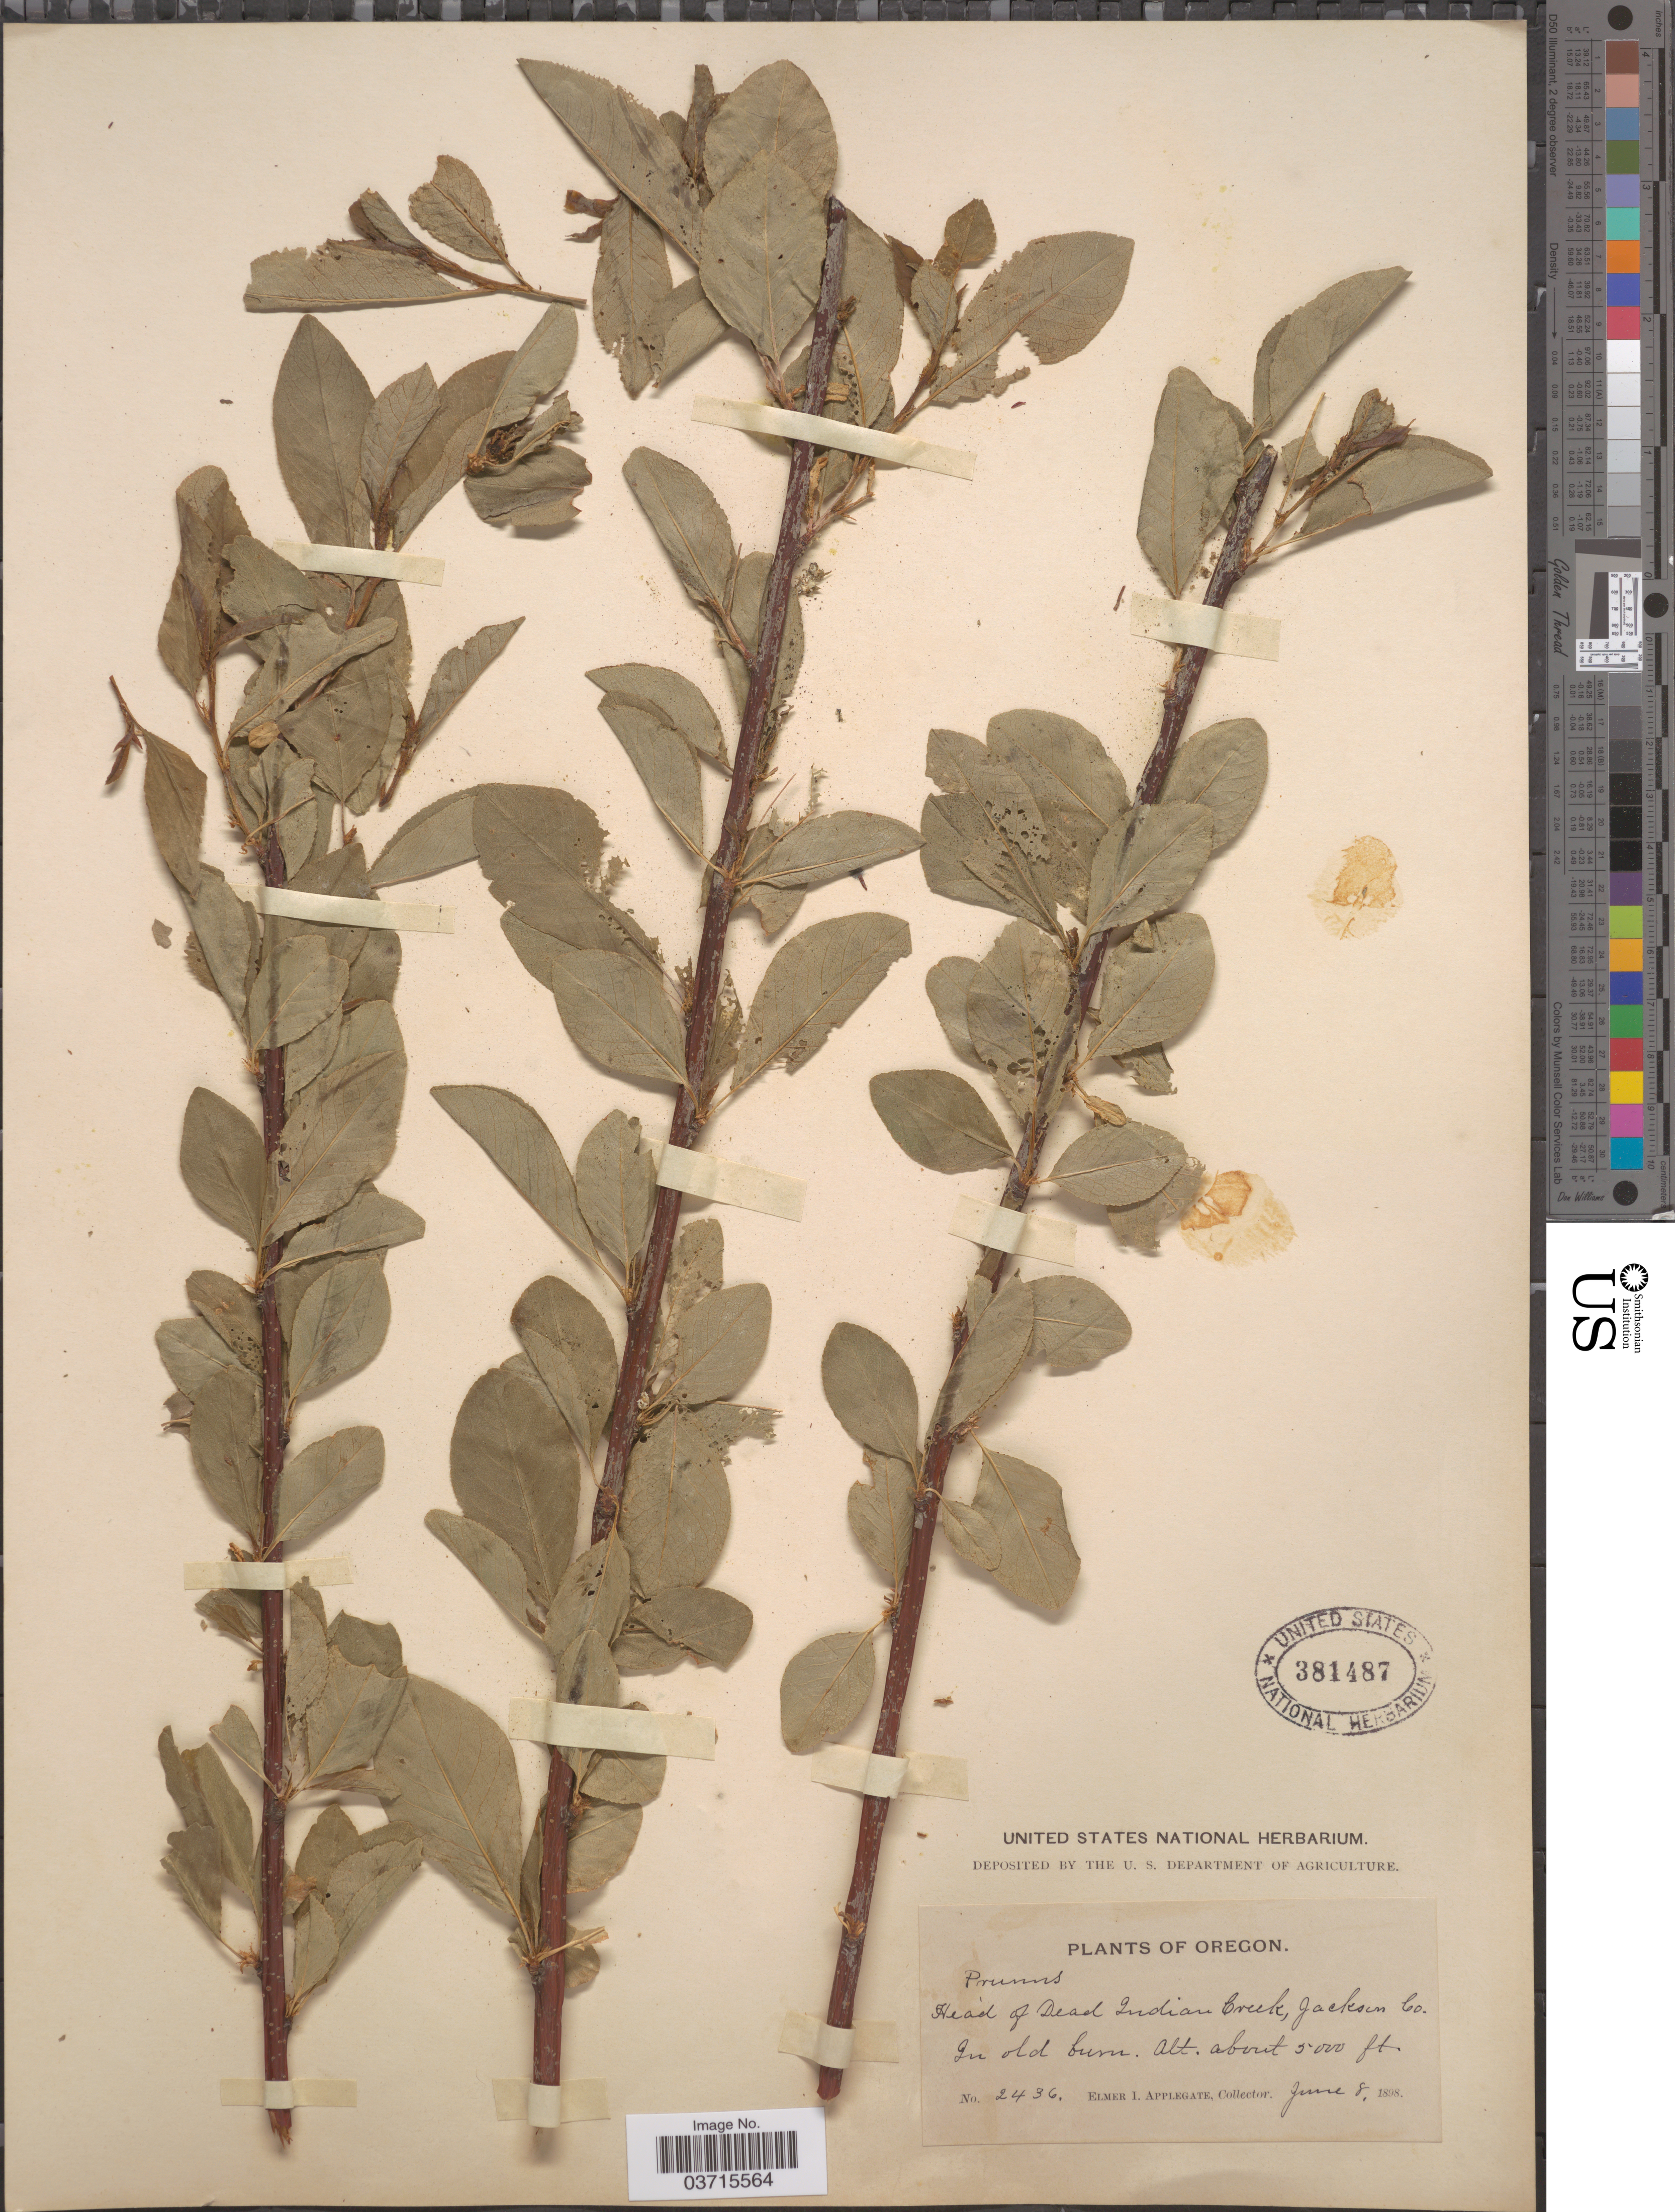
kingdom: Plantae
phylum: Tracheophyta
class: Magnoliopsida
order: Rosales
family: Rosaceae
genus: Prunus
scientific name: Prunus emarginata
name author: (Douglas ex Hook.) Eaton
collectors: E. I. Applegate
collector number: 2436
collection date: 1898-06-08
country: United States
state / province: Oregon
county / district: Jackson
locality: Head of Dead Indian Creek, Jackson Co. In old burn.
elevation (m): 1524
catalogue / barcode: US 381487